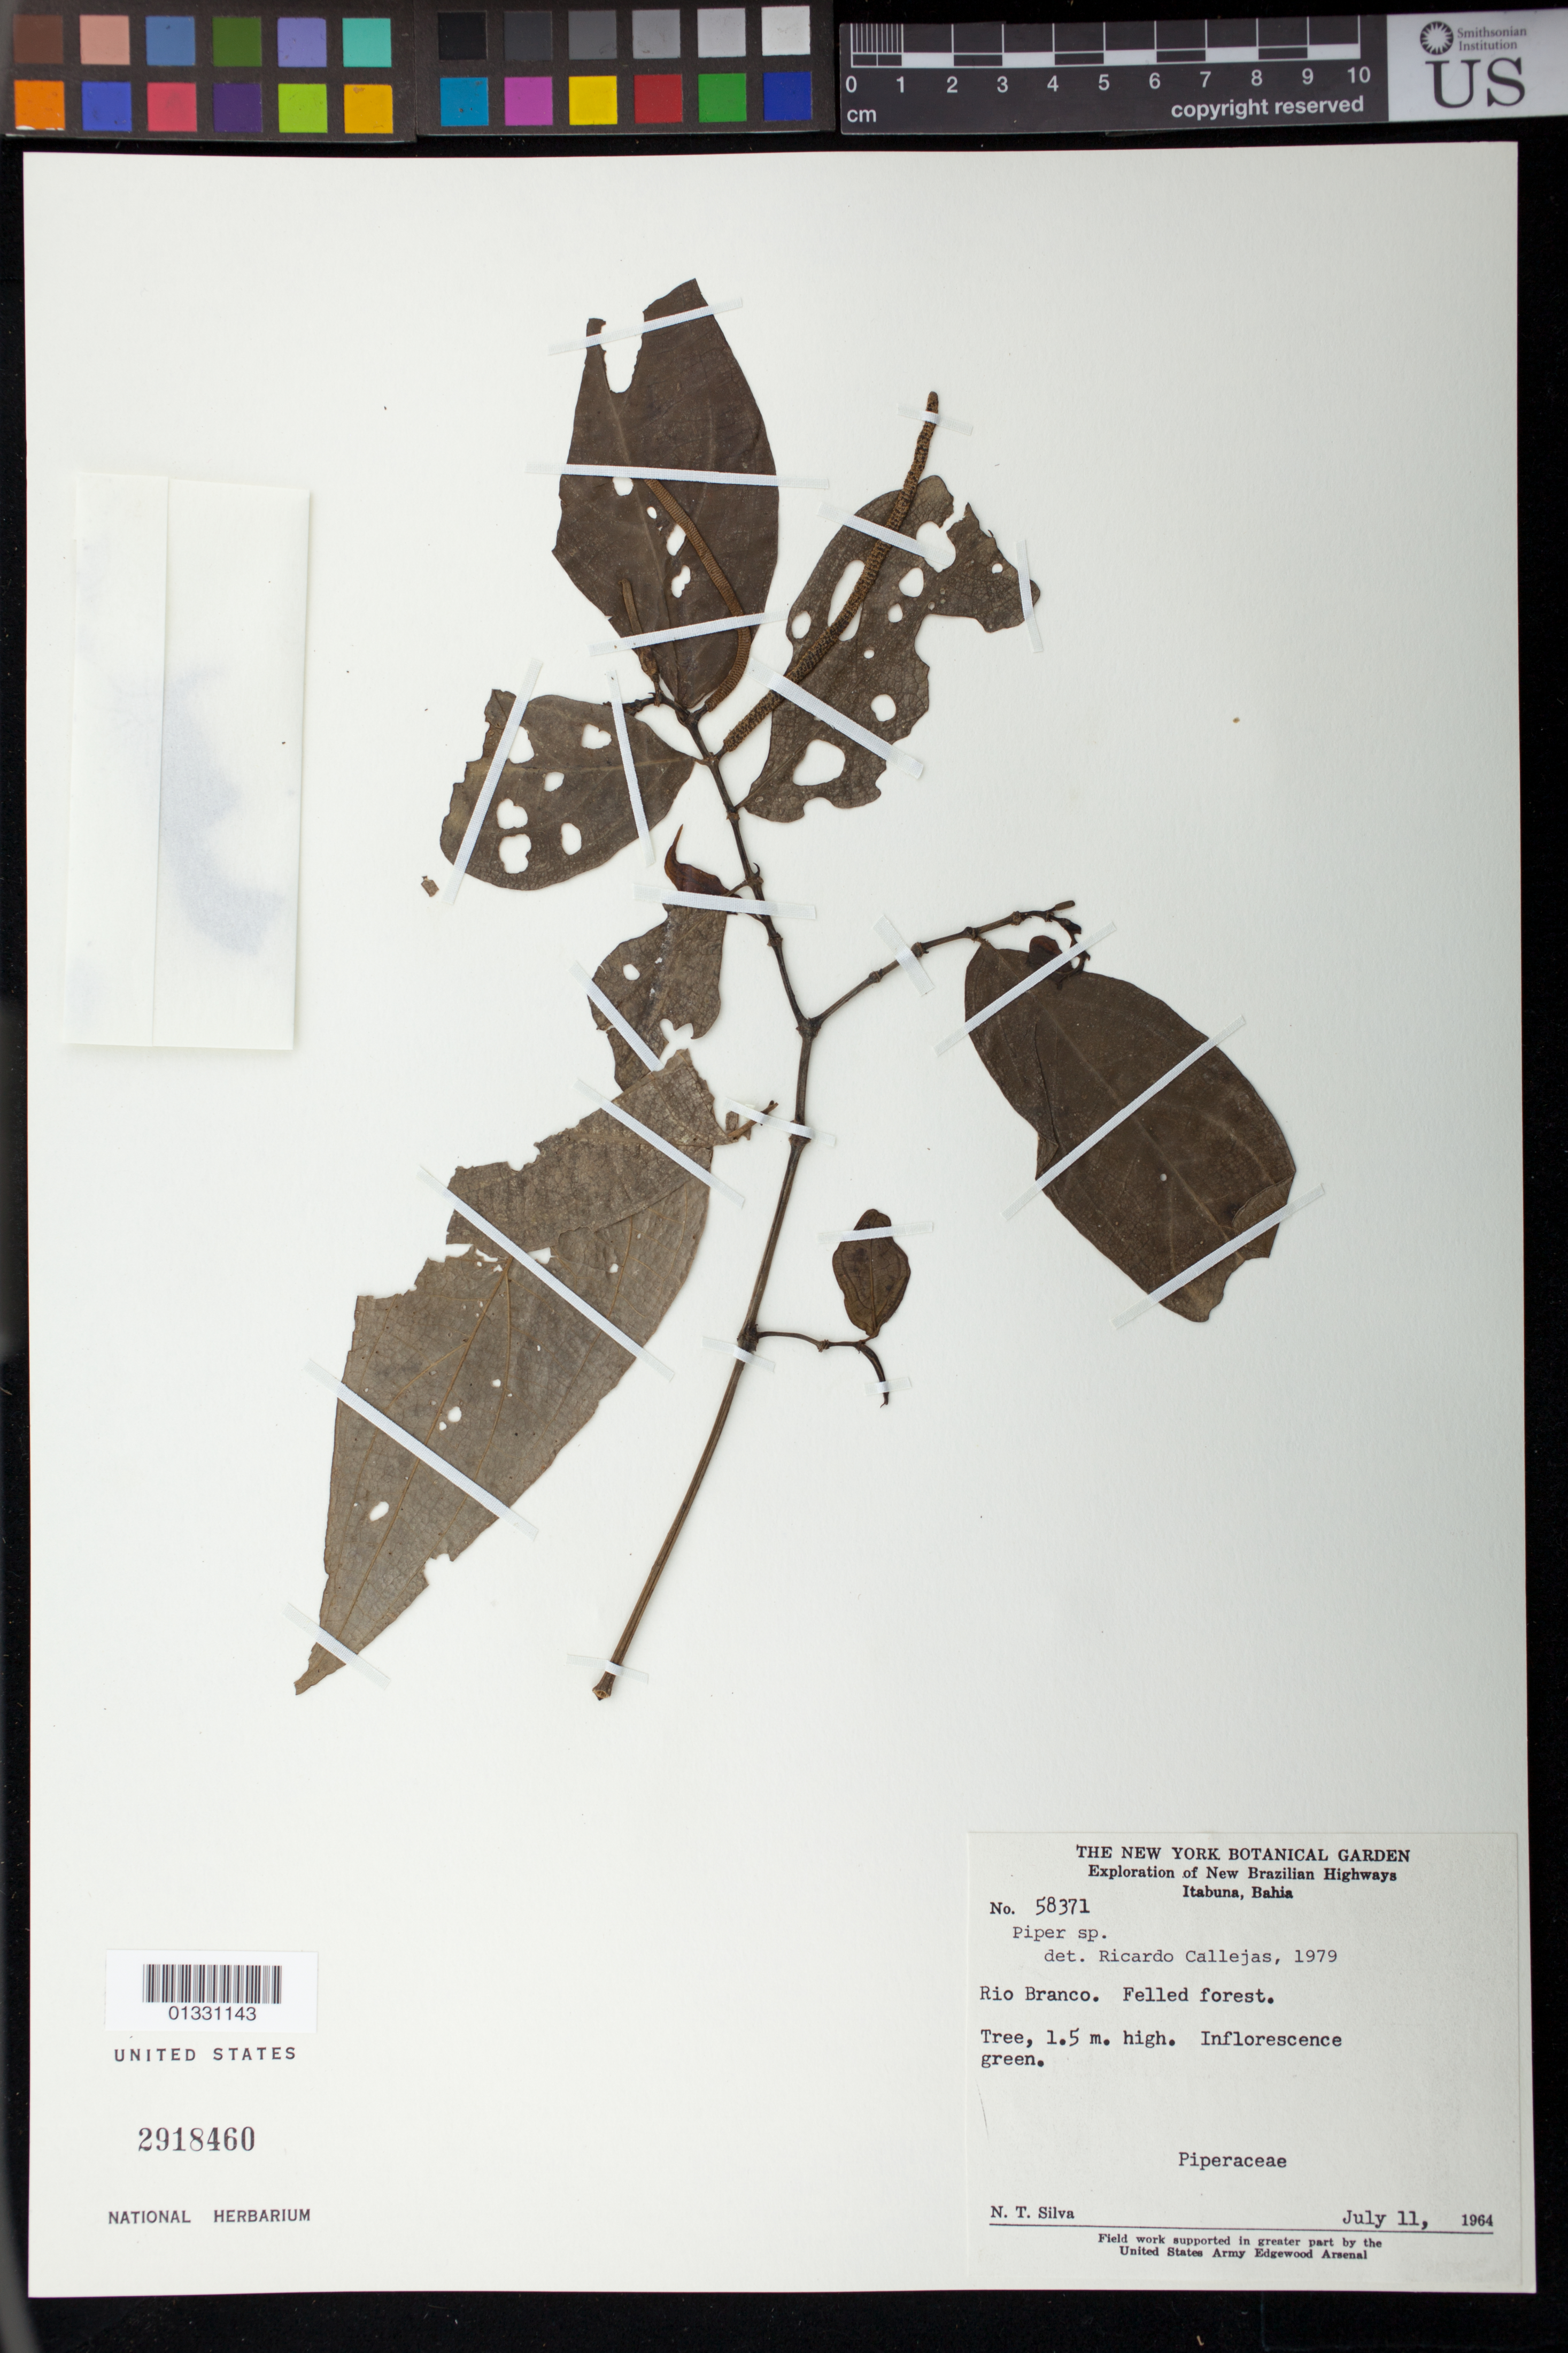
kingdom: Plantae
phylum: Tracheophyta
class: Magnoliopsida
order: Piperales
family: Piperaceae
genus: Piper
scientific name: Piper sp.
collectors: N. T. Silva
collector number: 58371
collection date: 1964-07-11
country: Brazil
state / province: Bahia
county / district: Itabuna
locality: Rio Branco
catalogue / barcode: US 2918460